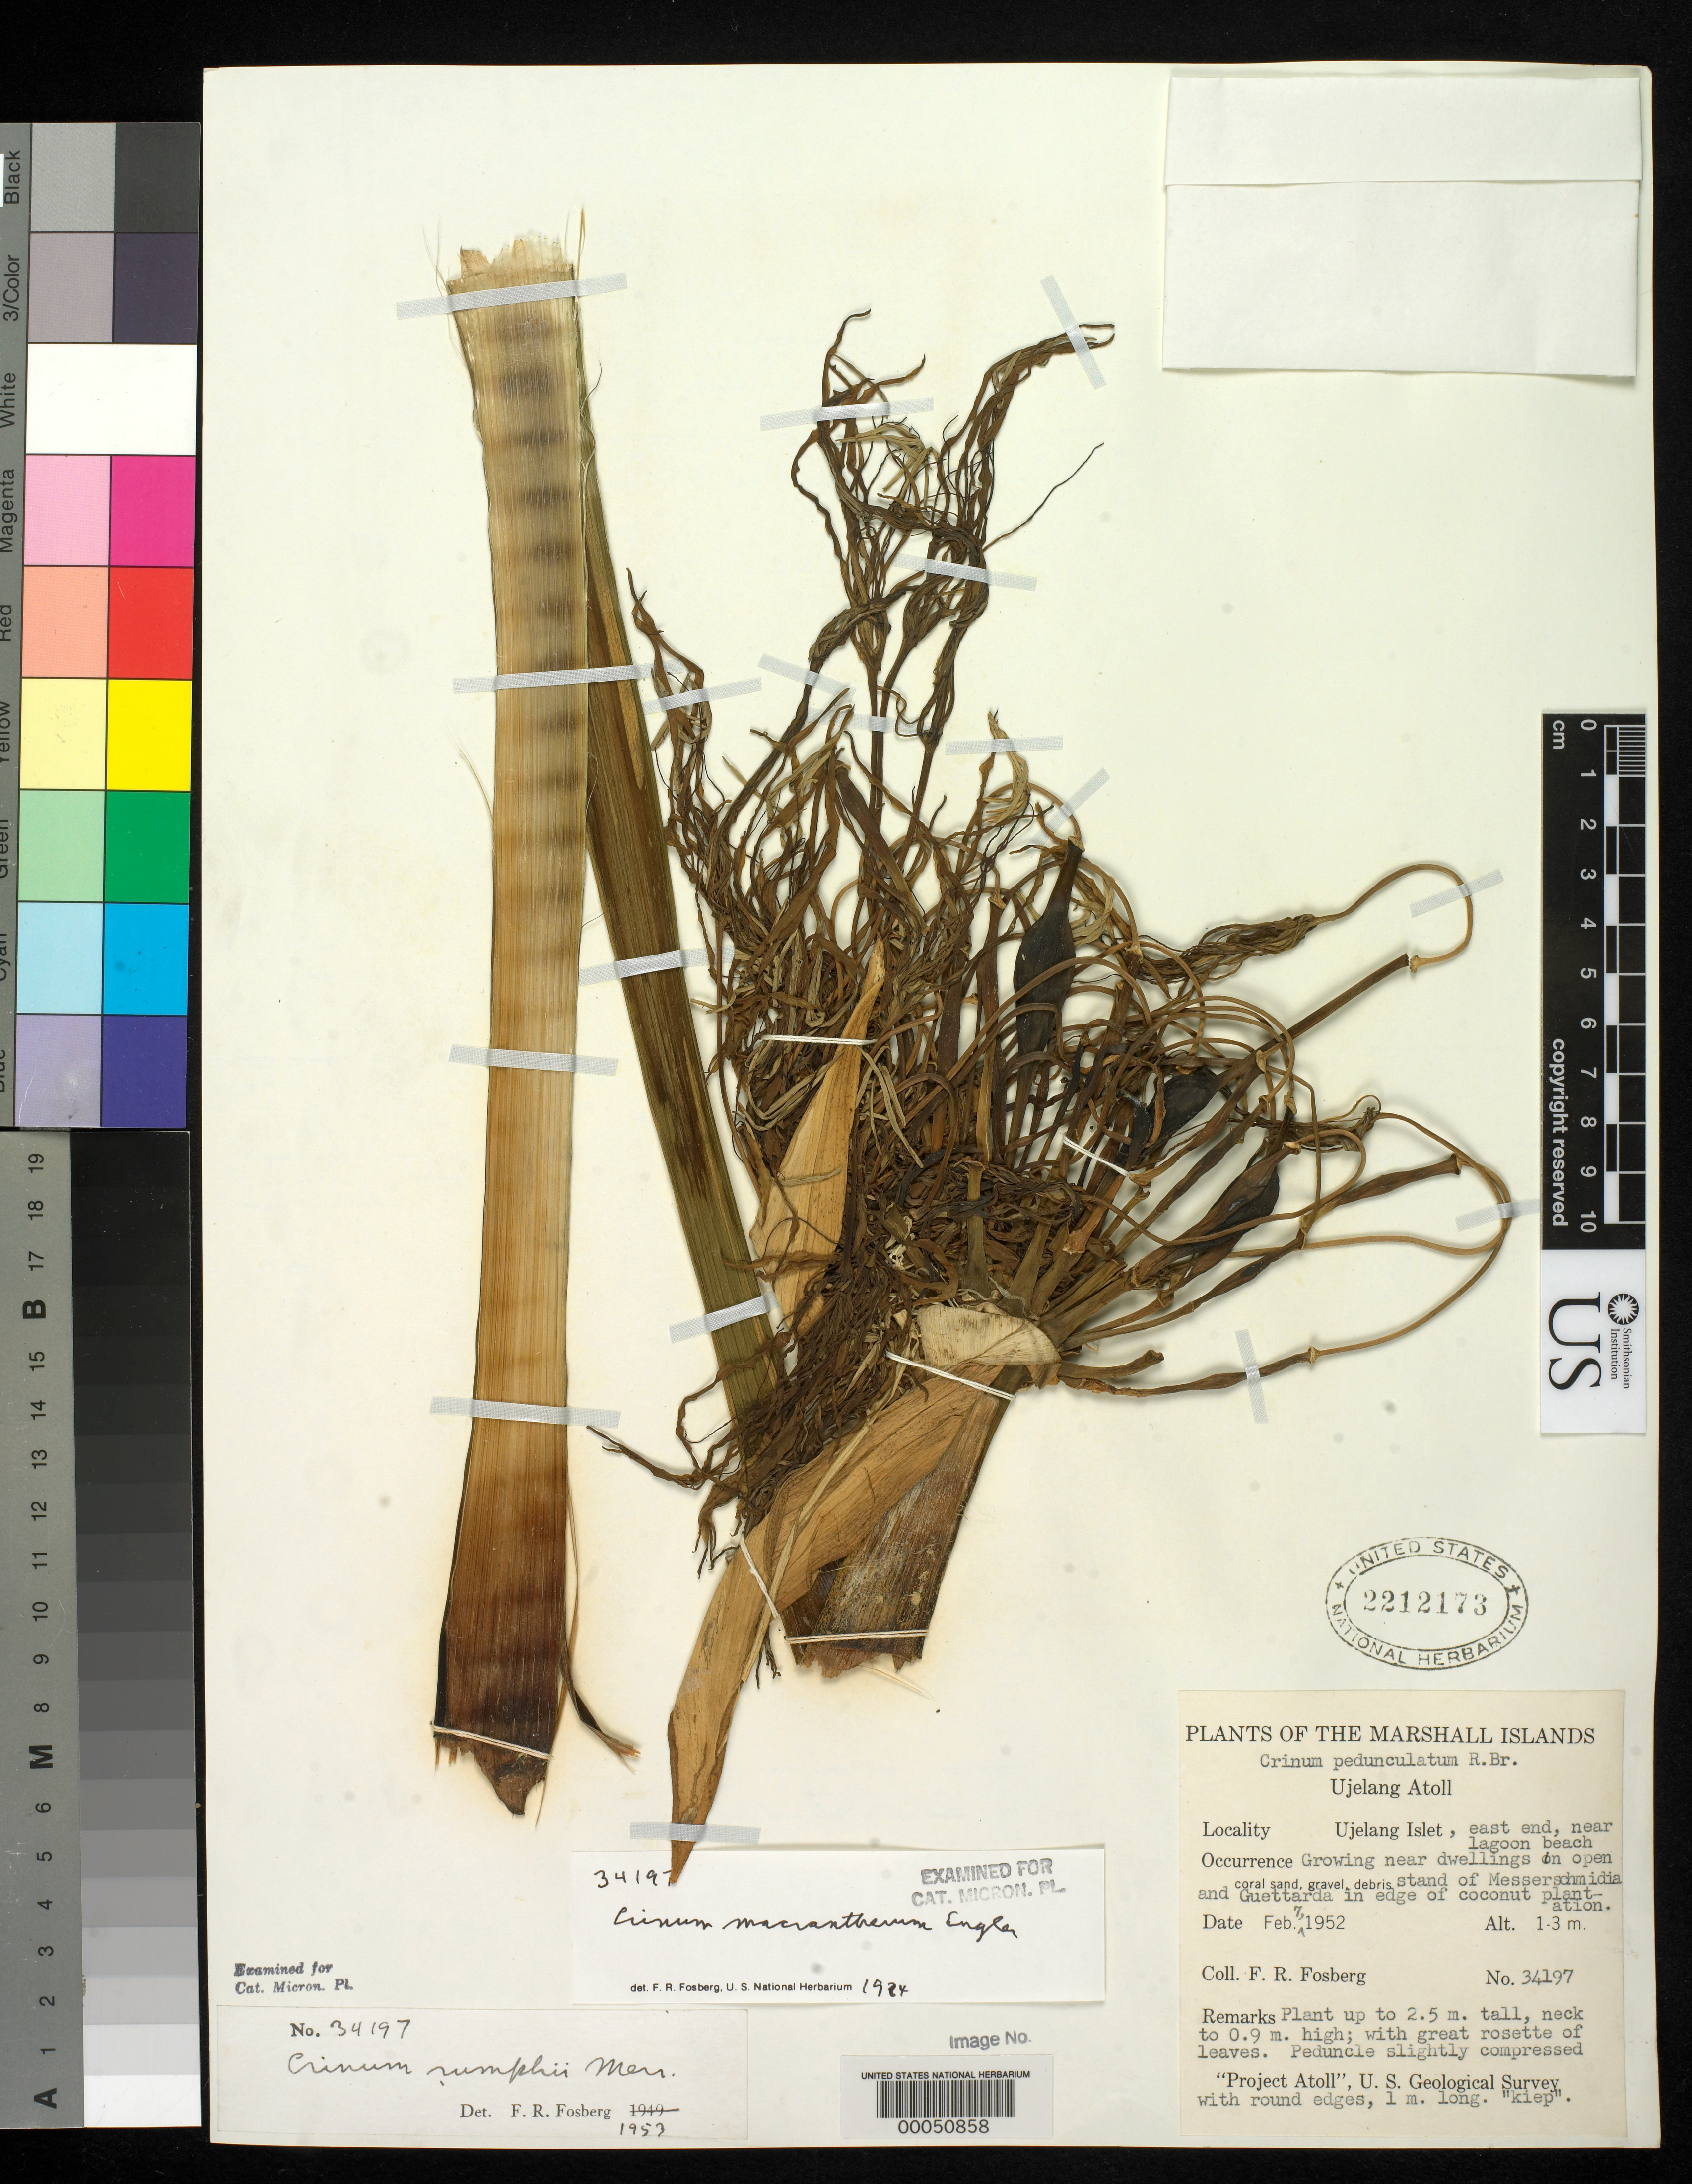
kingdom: Plantae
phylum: Tracheophyta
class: Liliopsida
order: Asparagales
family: Amaryllidaceae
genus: Crinum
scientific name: Crinum macrantherum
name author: Engl.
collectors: F. R. Fosberg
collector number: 34197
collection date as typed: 07 Feb 1952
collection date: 1952-02-07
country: Marshall Islands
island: Ujelang Atoll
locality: Ujelang Islet, east end, near beach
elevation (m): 1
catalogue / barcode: US 2212173